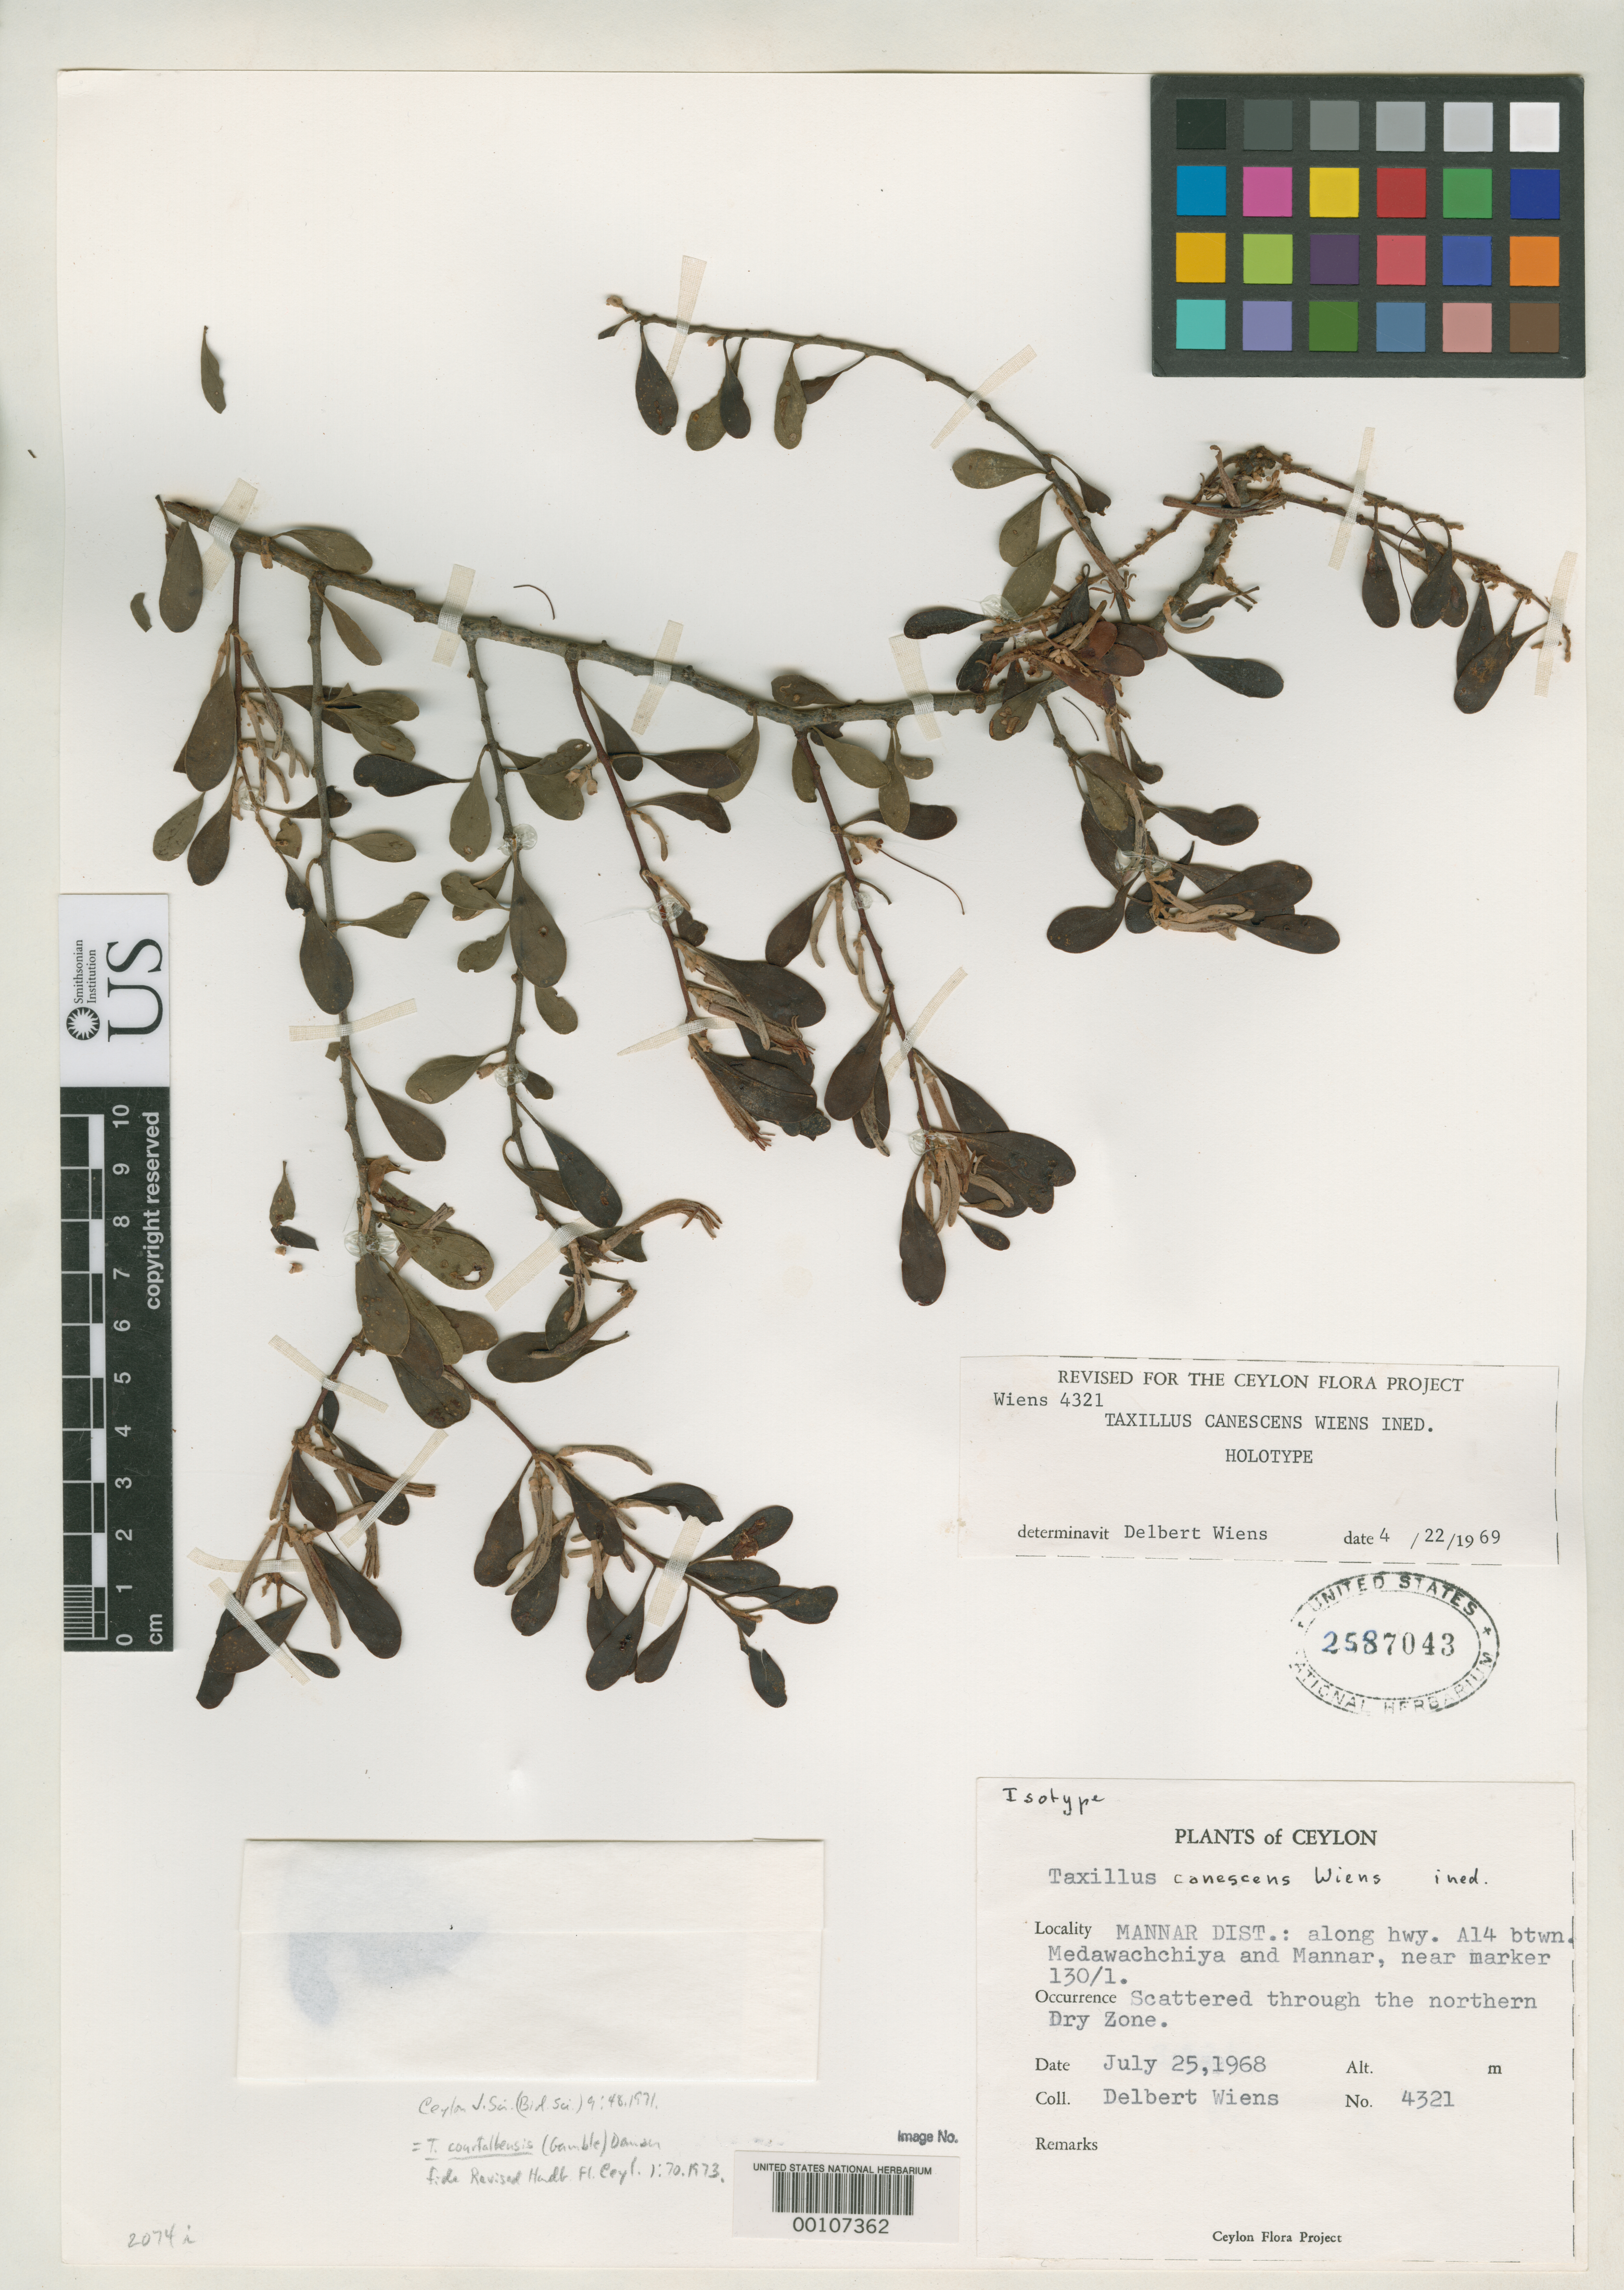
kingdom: Plantae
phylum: Tracheophyta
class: Magnoliopsida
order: Santalales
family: Loranthaceae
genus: Taxillus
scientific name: Taxillus canescens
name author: Wiens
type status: Holotype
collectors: D. Wiens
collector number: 4321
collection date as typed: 25 Jul 1968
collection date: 1968-07-25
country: Sri Lanka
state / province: Northern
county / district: Mannar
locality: Between Medawachchiya and Mannar.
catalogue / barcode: US 2587043